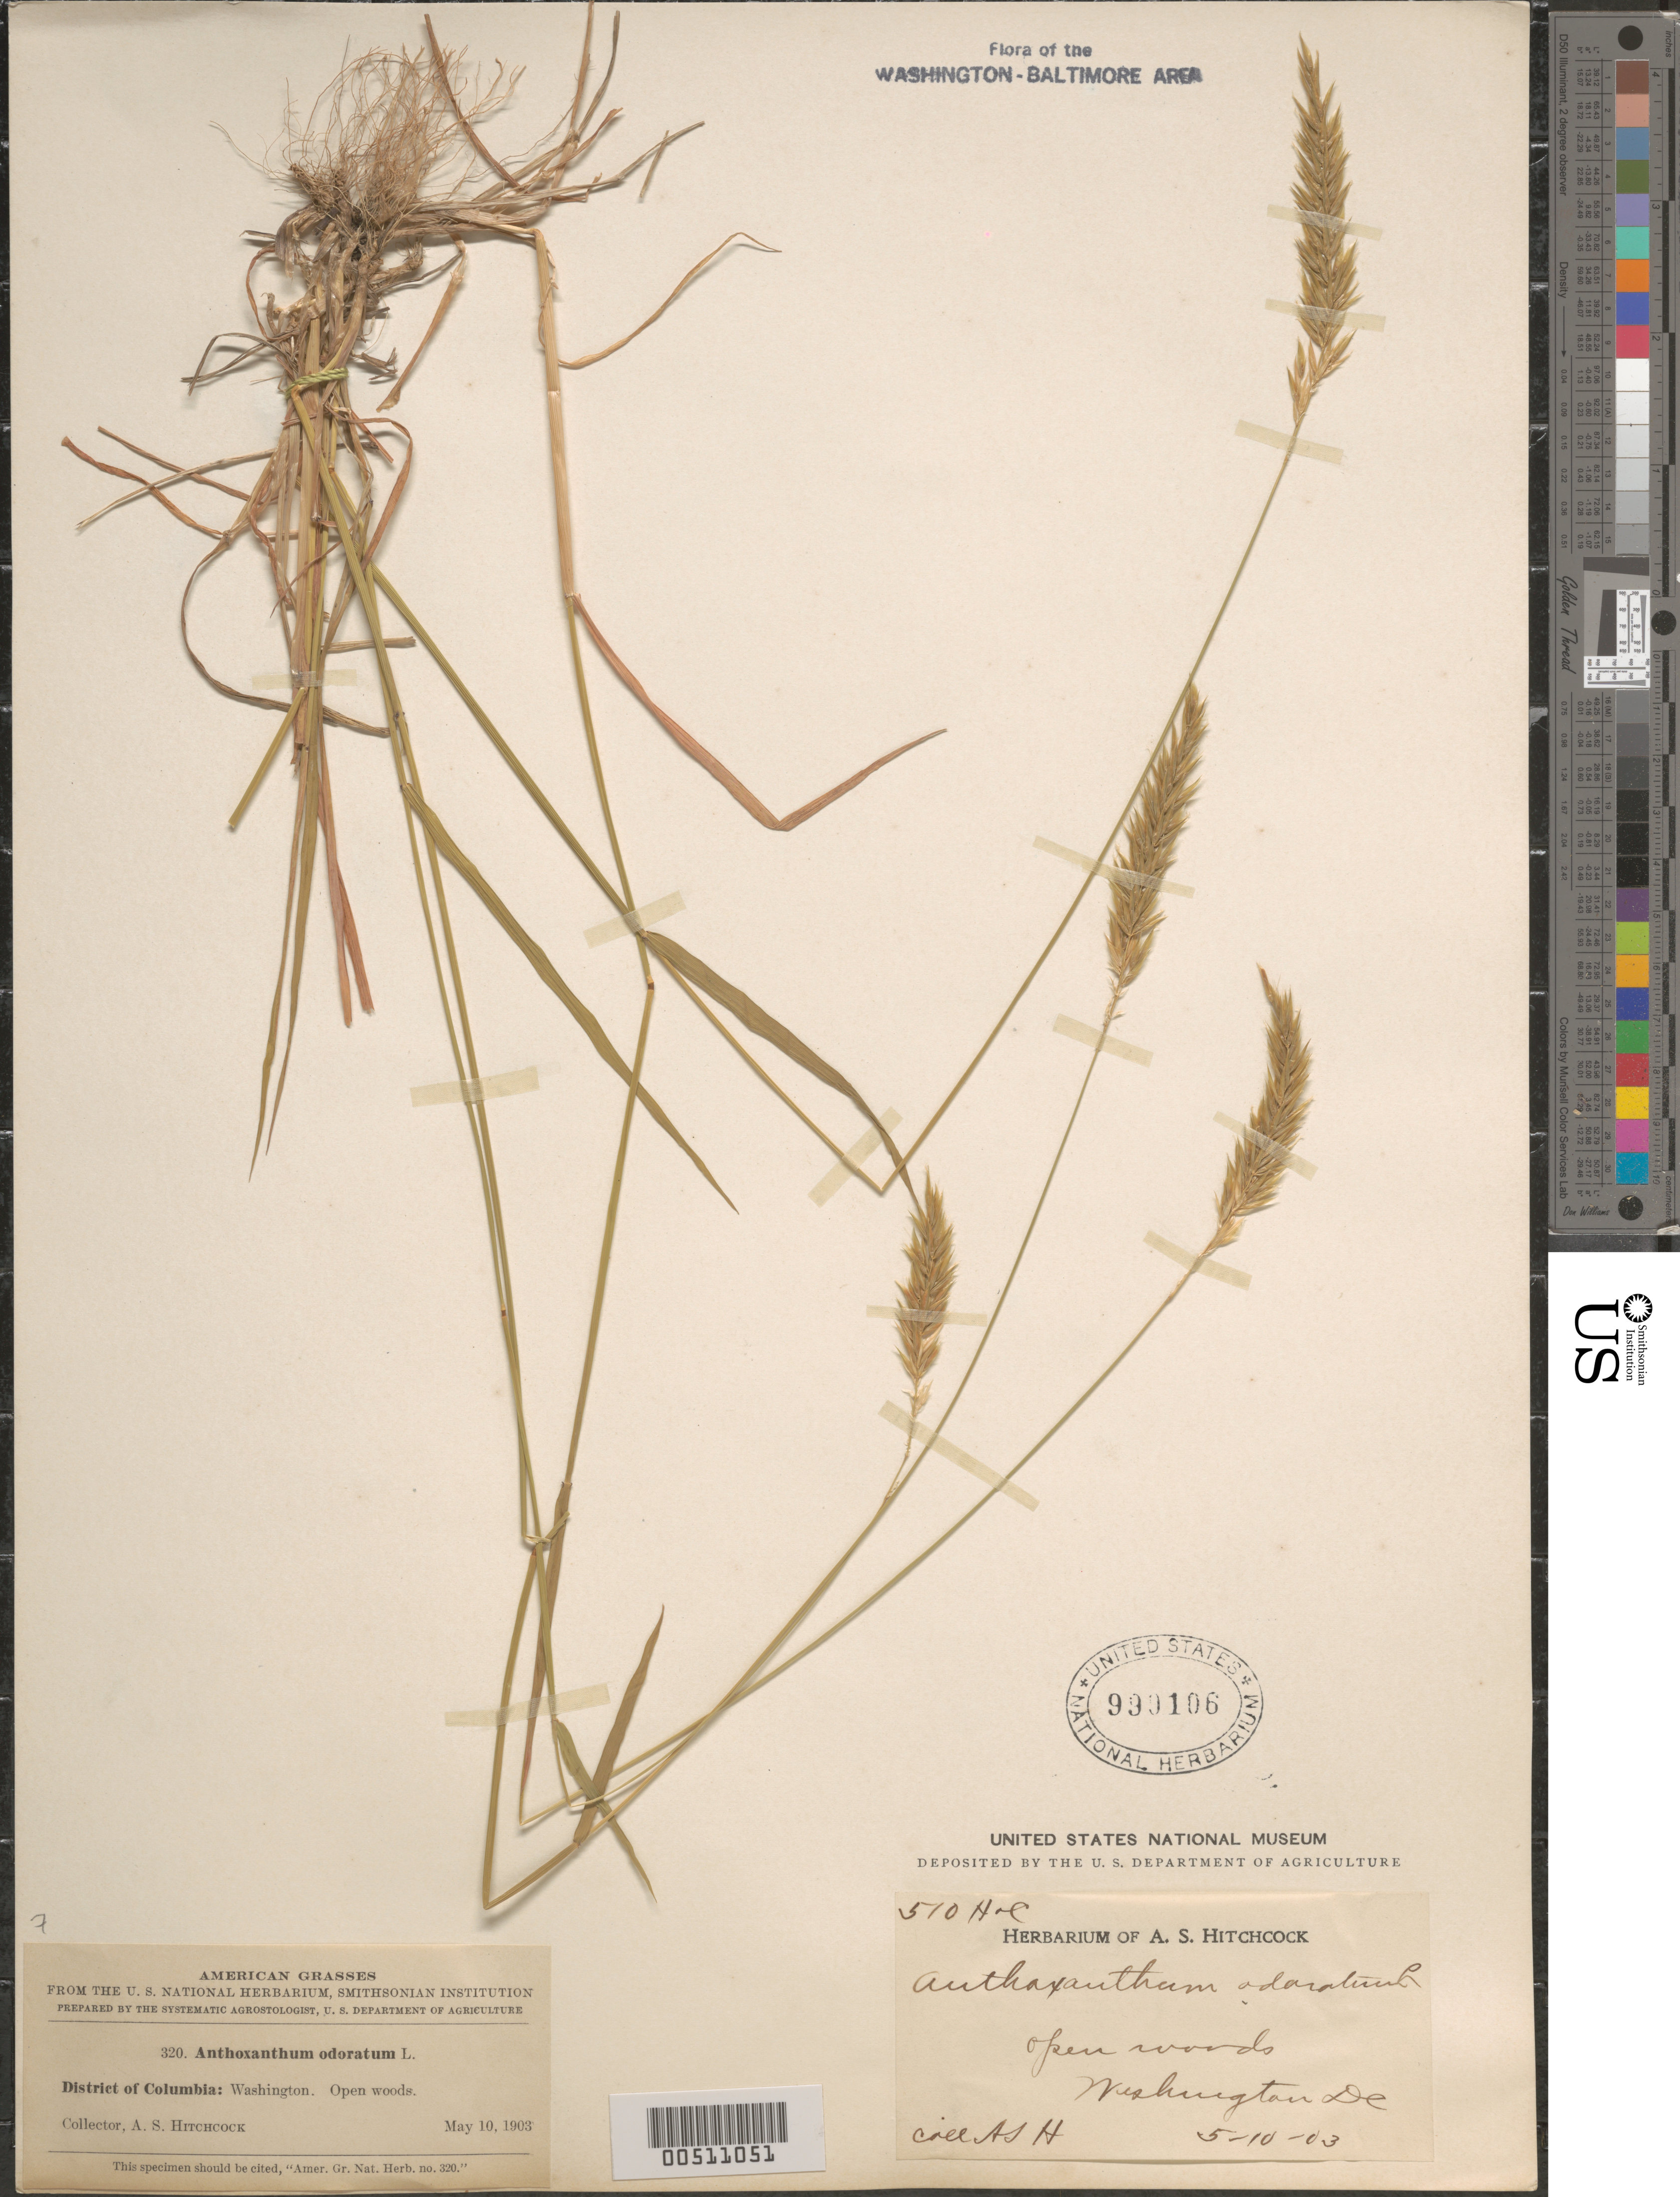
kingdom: Plantae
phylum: Tracheophyta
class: Liliopsida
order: Poales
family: Poaceae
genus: Anthoxanthum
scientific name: Anthoxanthum odoratum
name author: L.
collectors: A. S. Hitchcock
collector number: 320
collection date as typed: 10 May 1903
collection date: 1903-05-10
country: United States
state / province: District of Columbia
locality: Washington DC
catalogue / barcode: US 990106